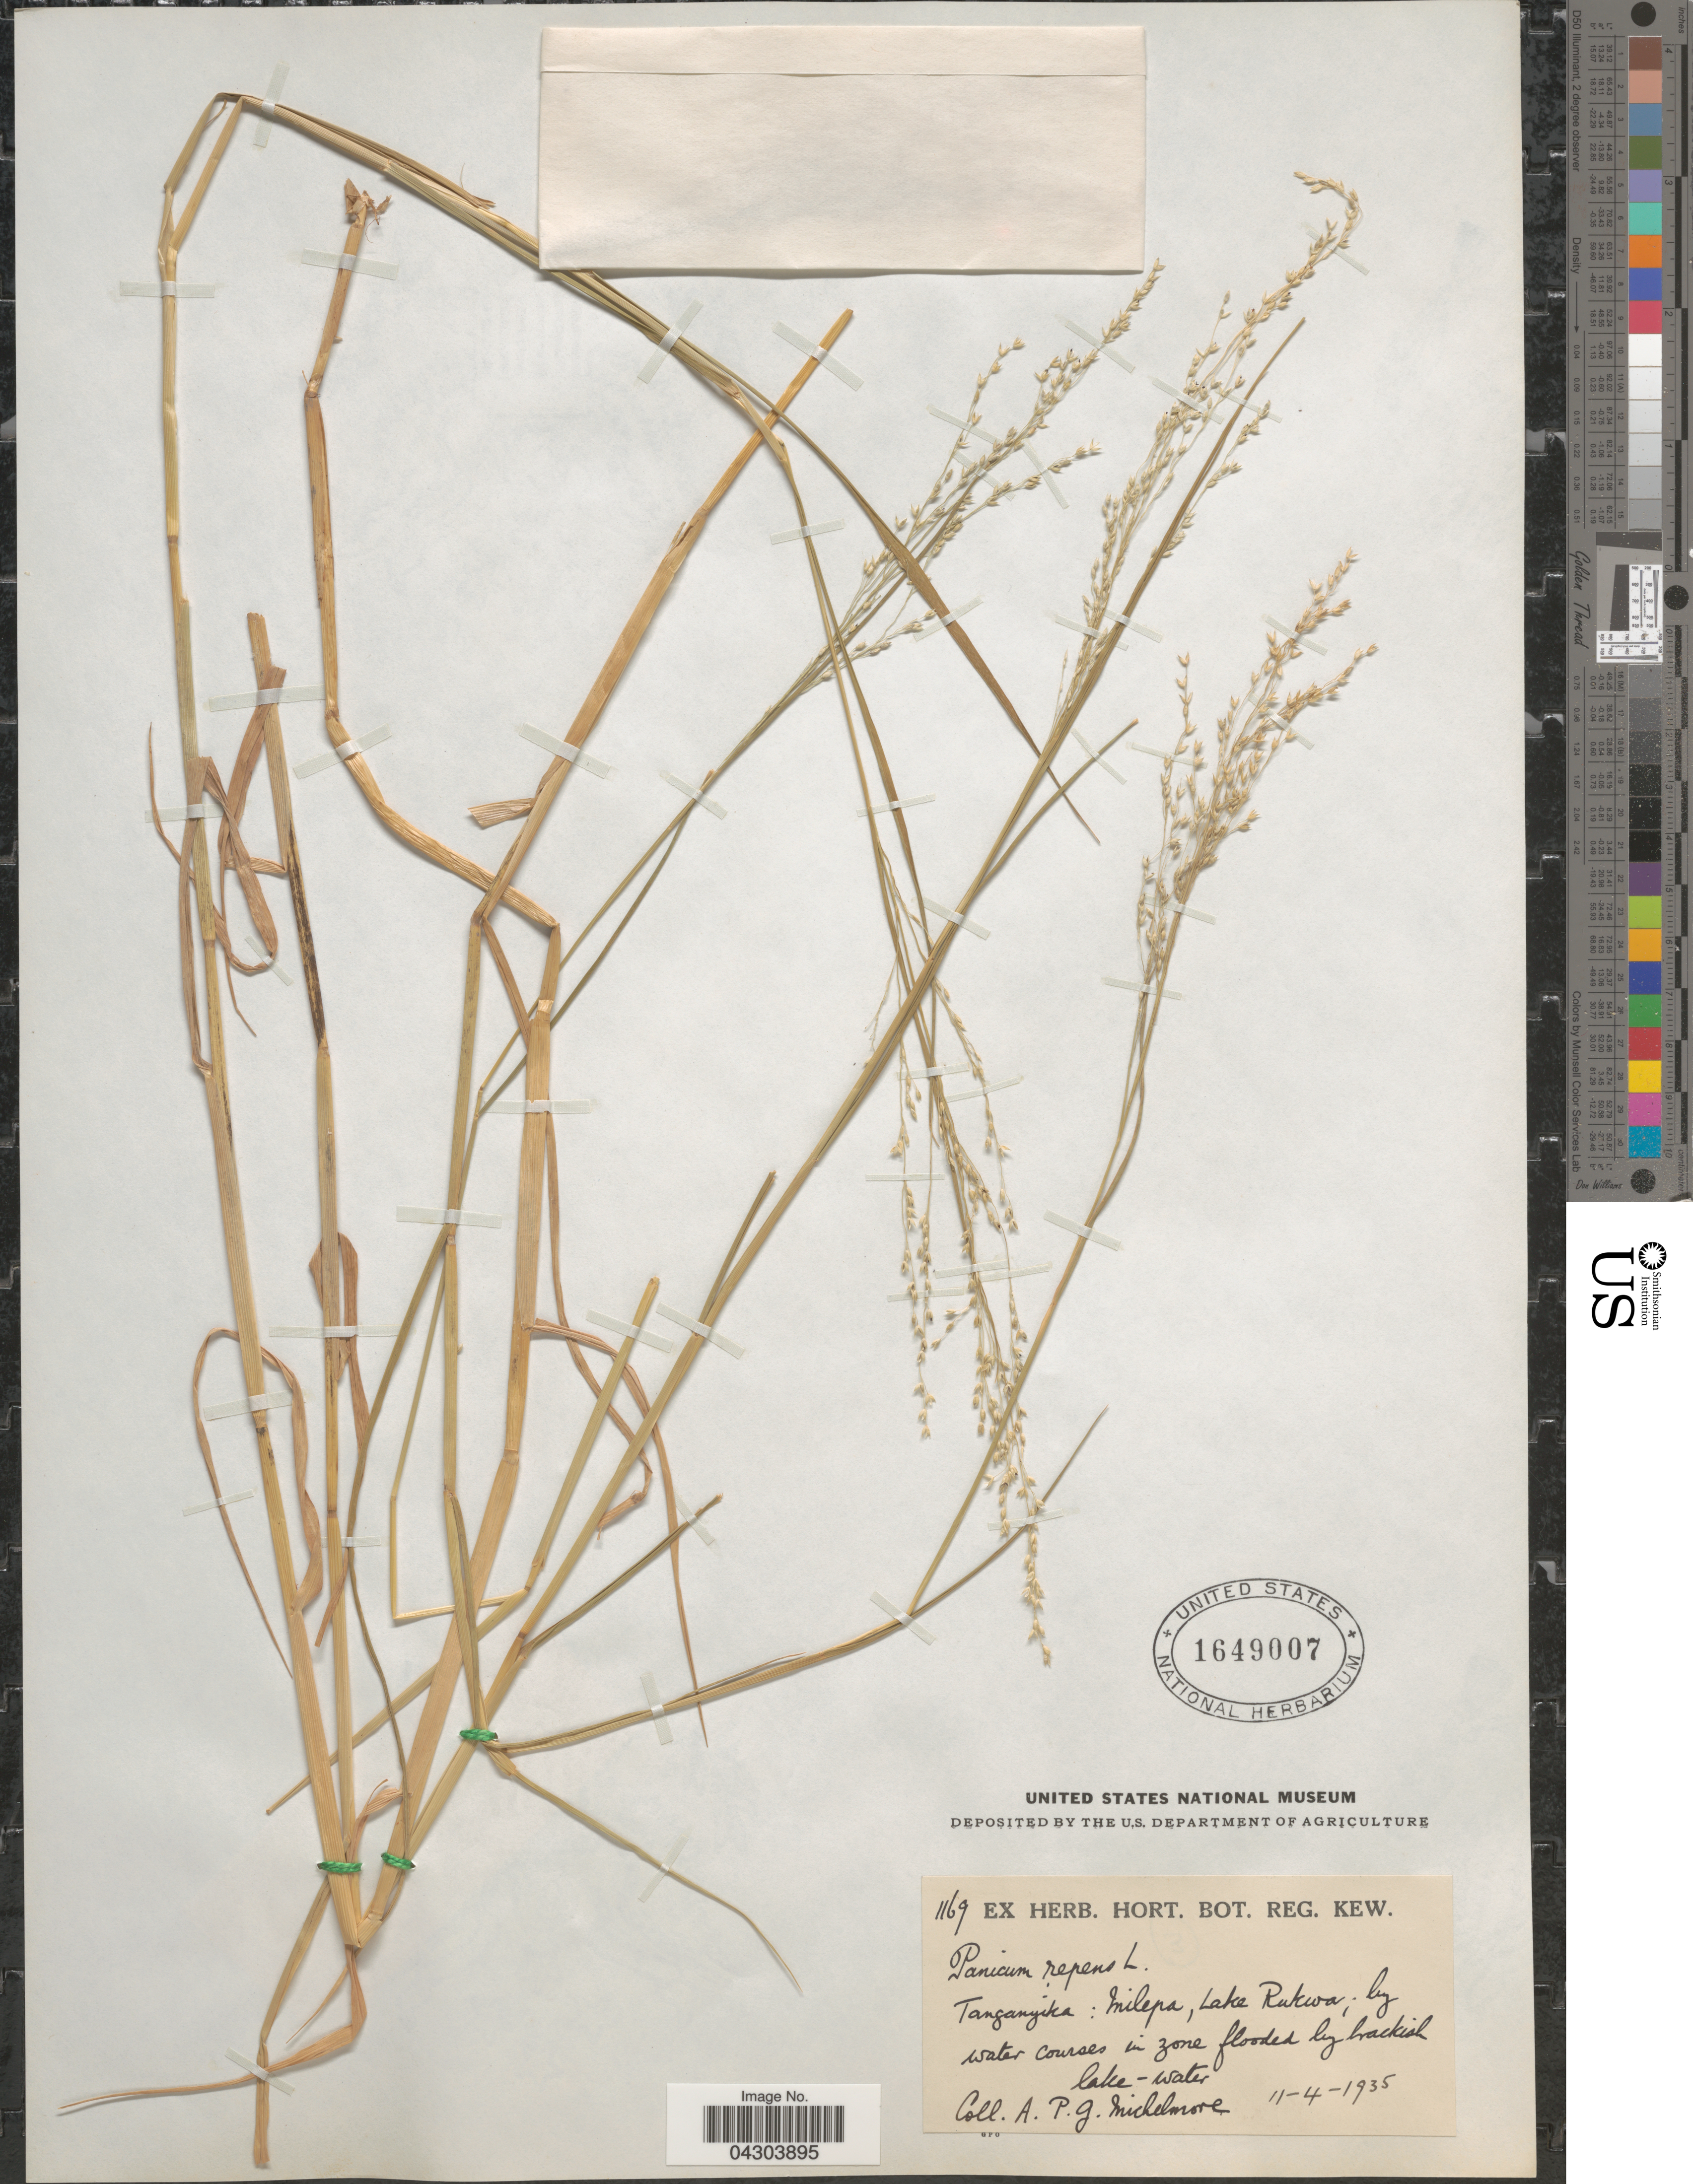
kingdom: Plantae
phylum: Tracheophyta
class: Liliopsida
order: Poales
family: Poaceae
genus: Panicum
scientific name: Panicum repens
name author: L.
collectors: A. Michelmore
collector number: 1169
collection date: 1935-04-11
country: Tanzania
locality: Tanganyika: Milepa, Lake Rukwa; by water courses in zone flooded by brackish lake-water,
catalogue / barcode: US 1649007